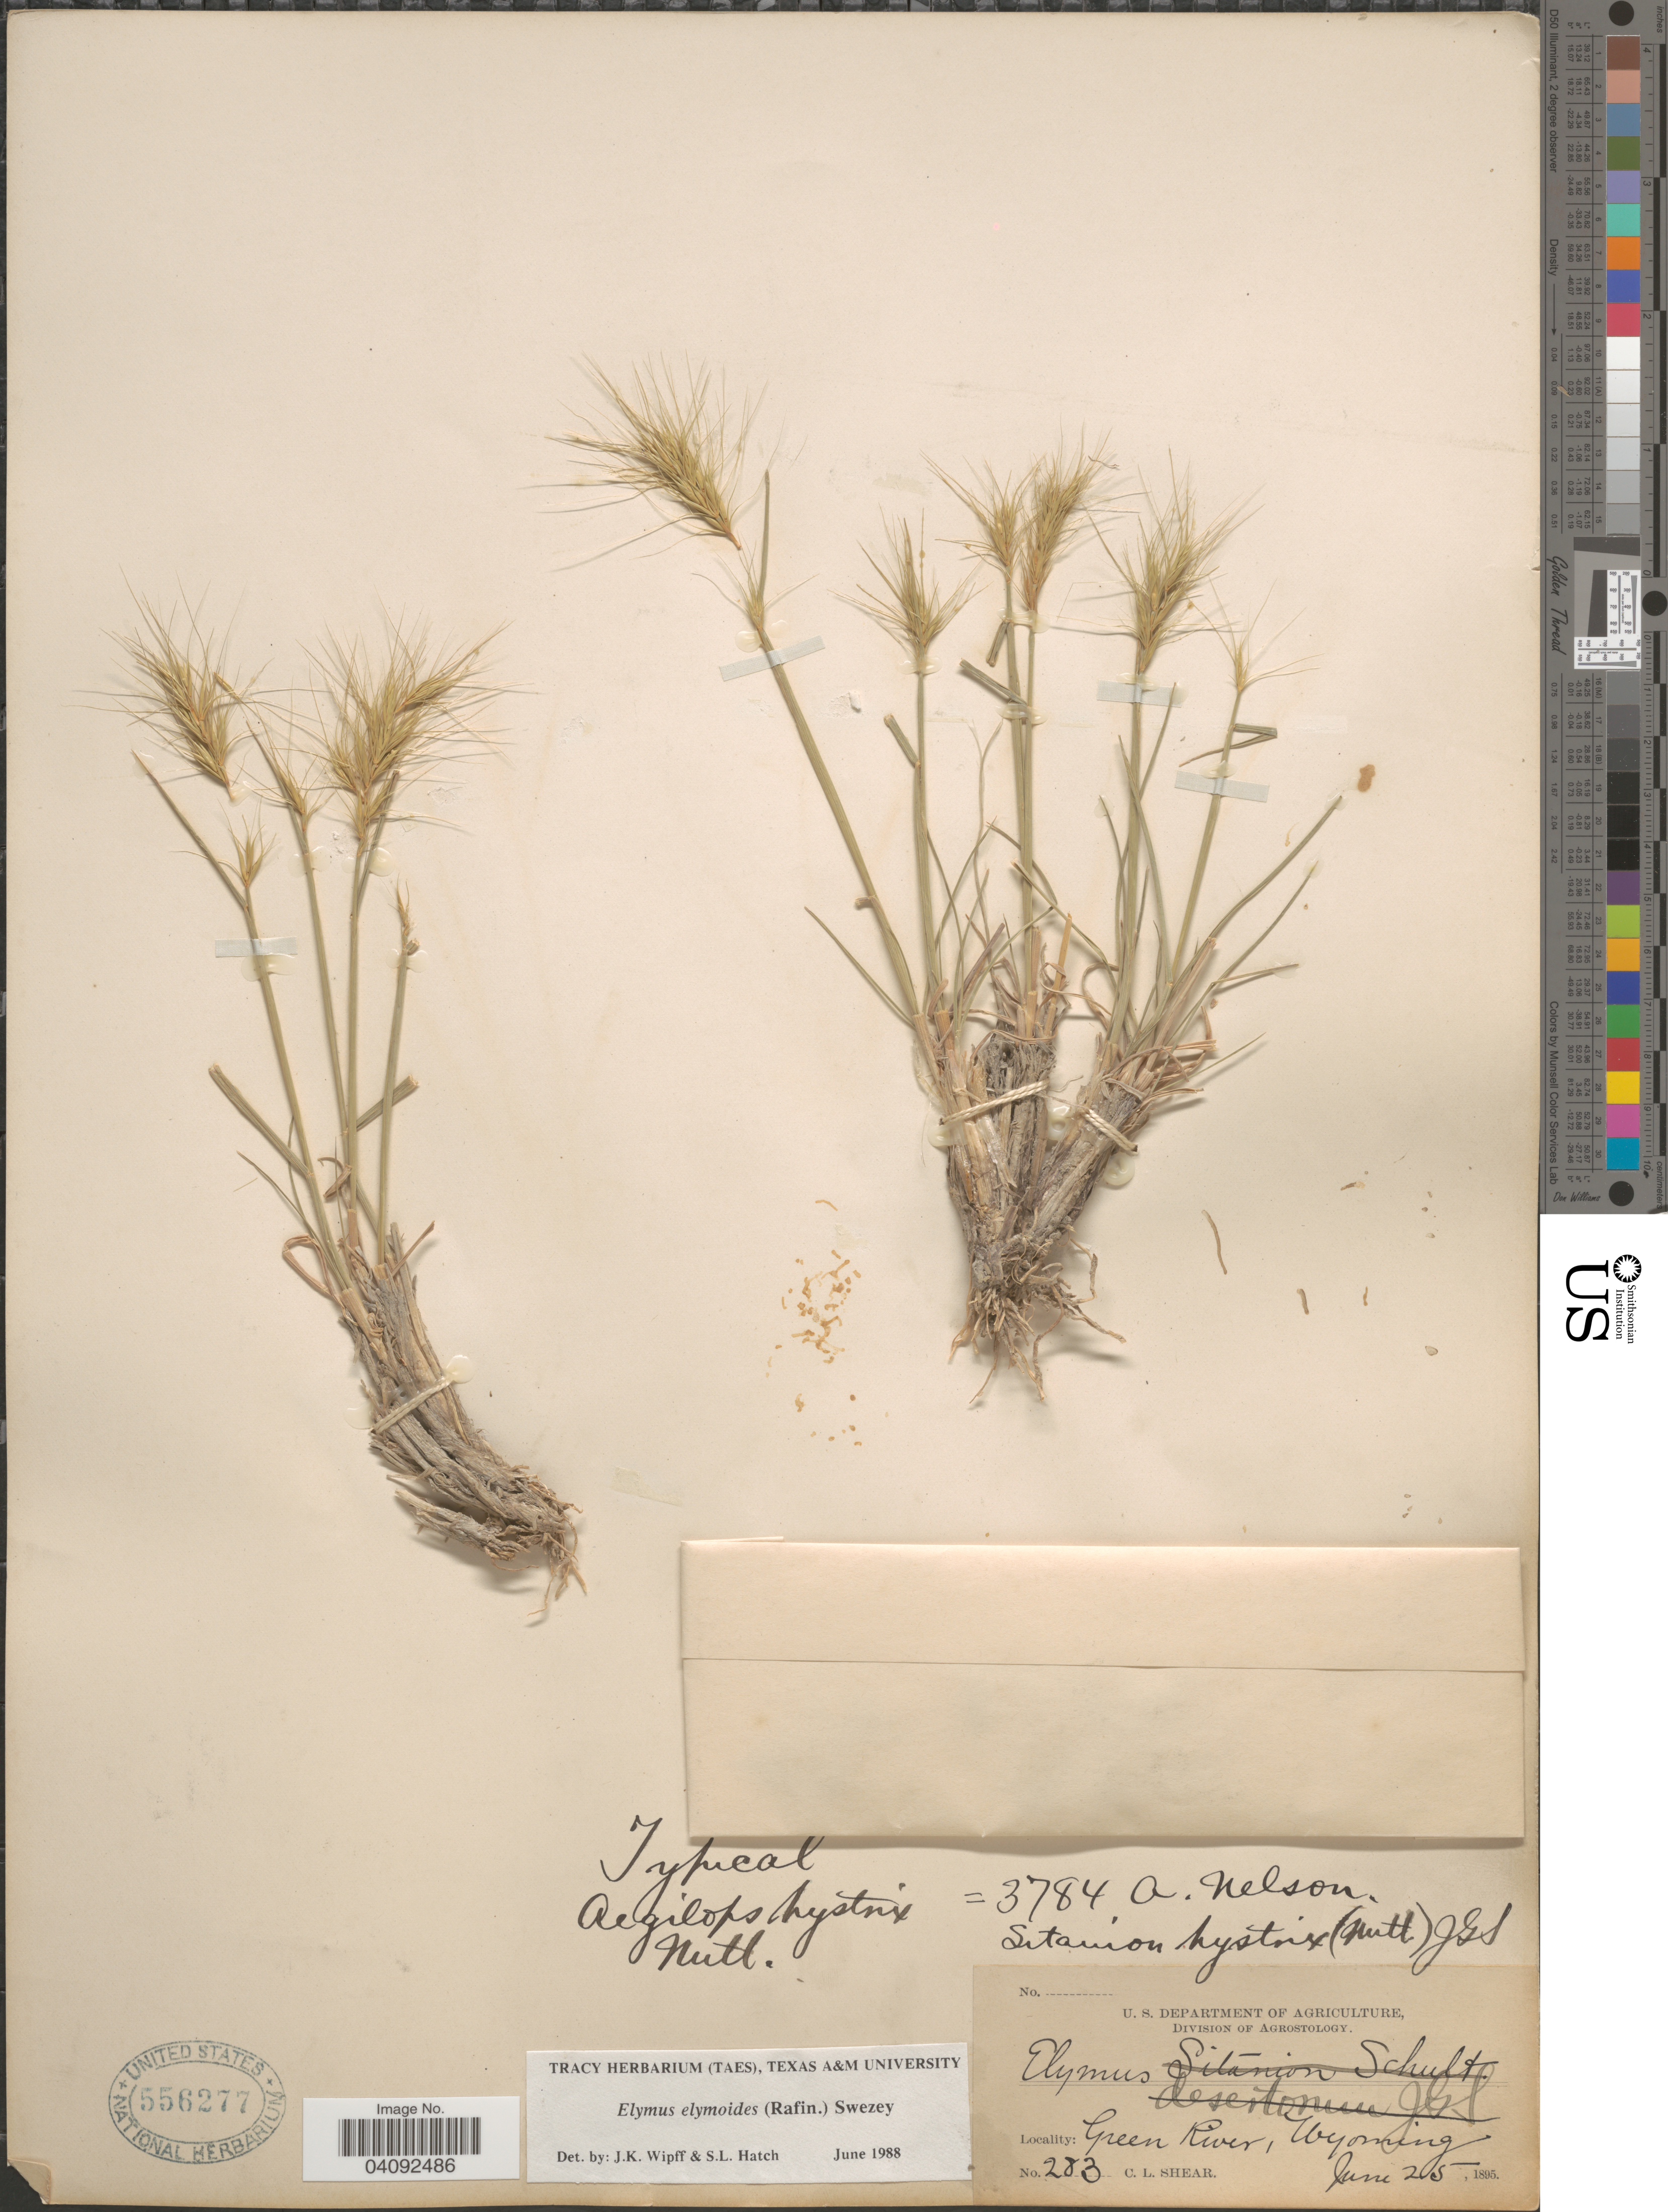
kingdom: Plantae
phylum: Tracheophyta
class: Liliopsida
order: Poales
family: Poaceae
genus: Elymus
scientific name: Elymus elymoides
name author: (Raf.) Swezey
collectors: C. L. Shear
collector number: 283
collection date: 1895-06-25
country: United States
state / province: Wyoming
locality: Green River.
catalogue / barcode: US 556277